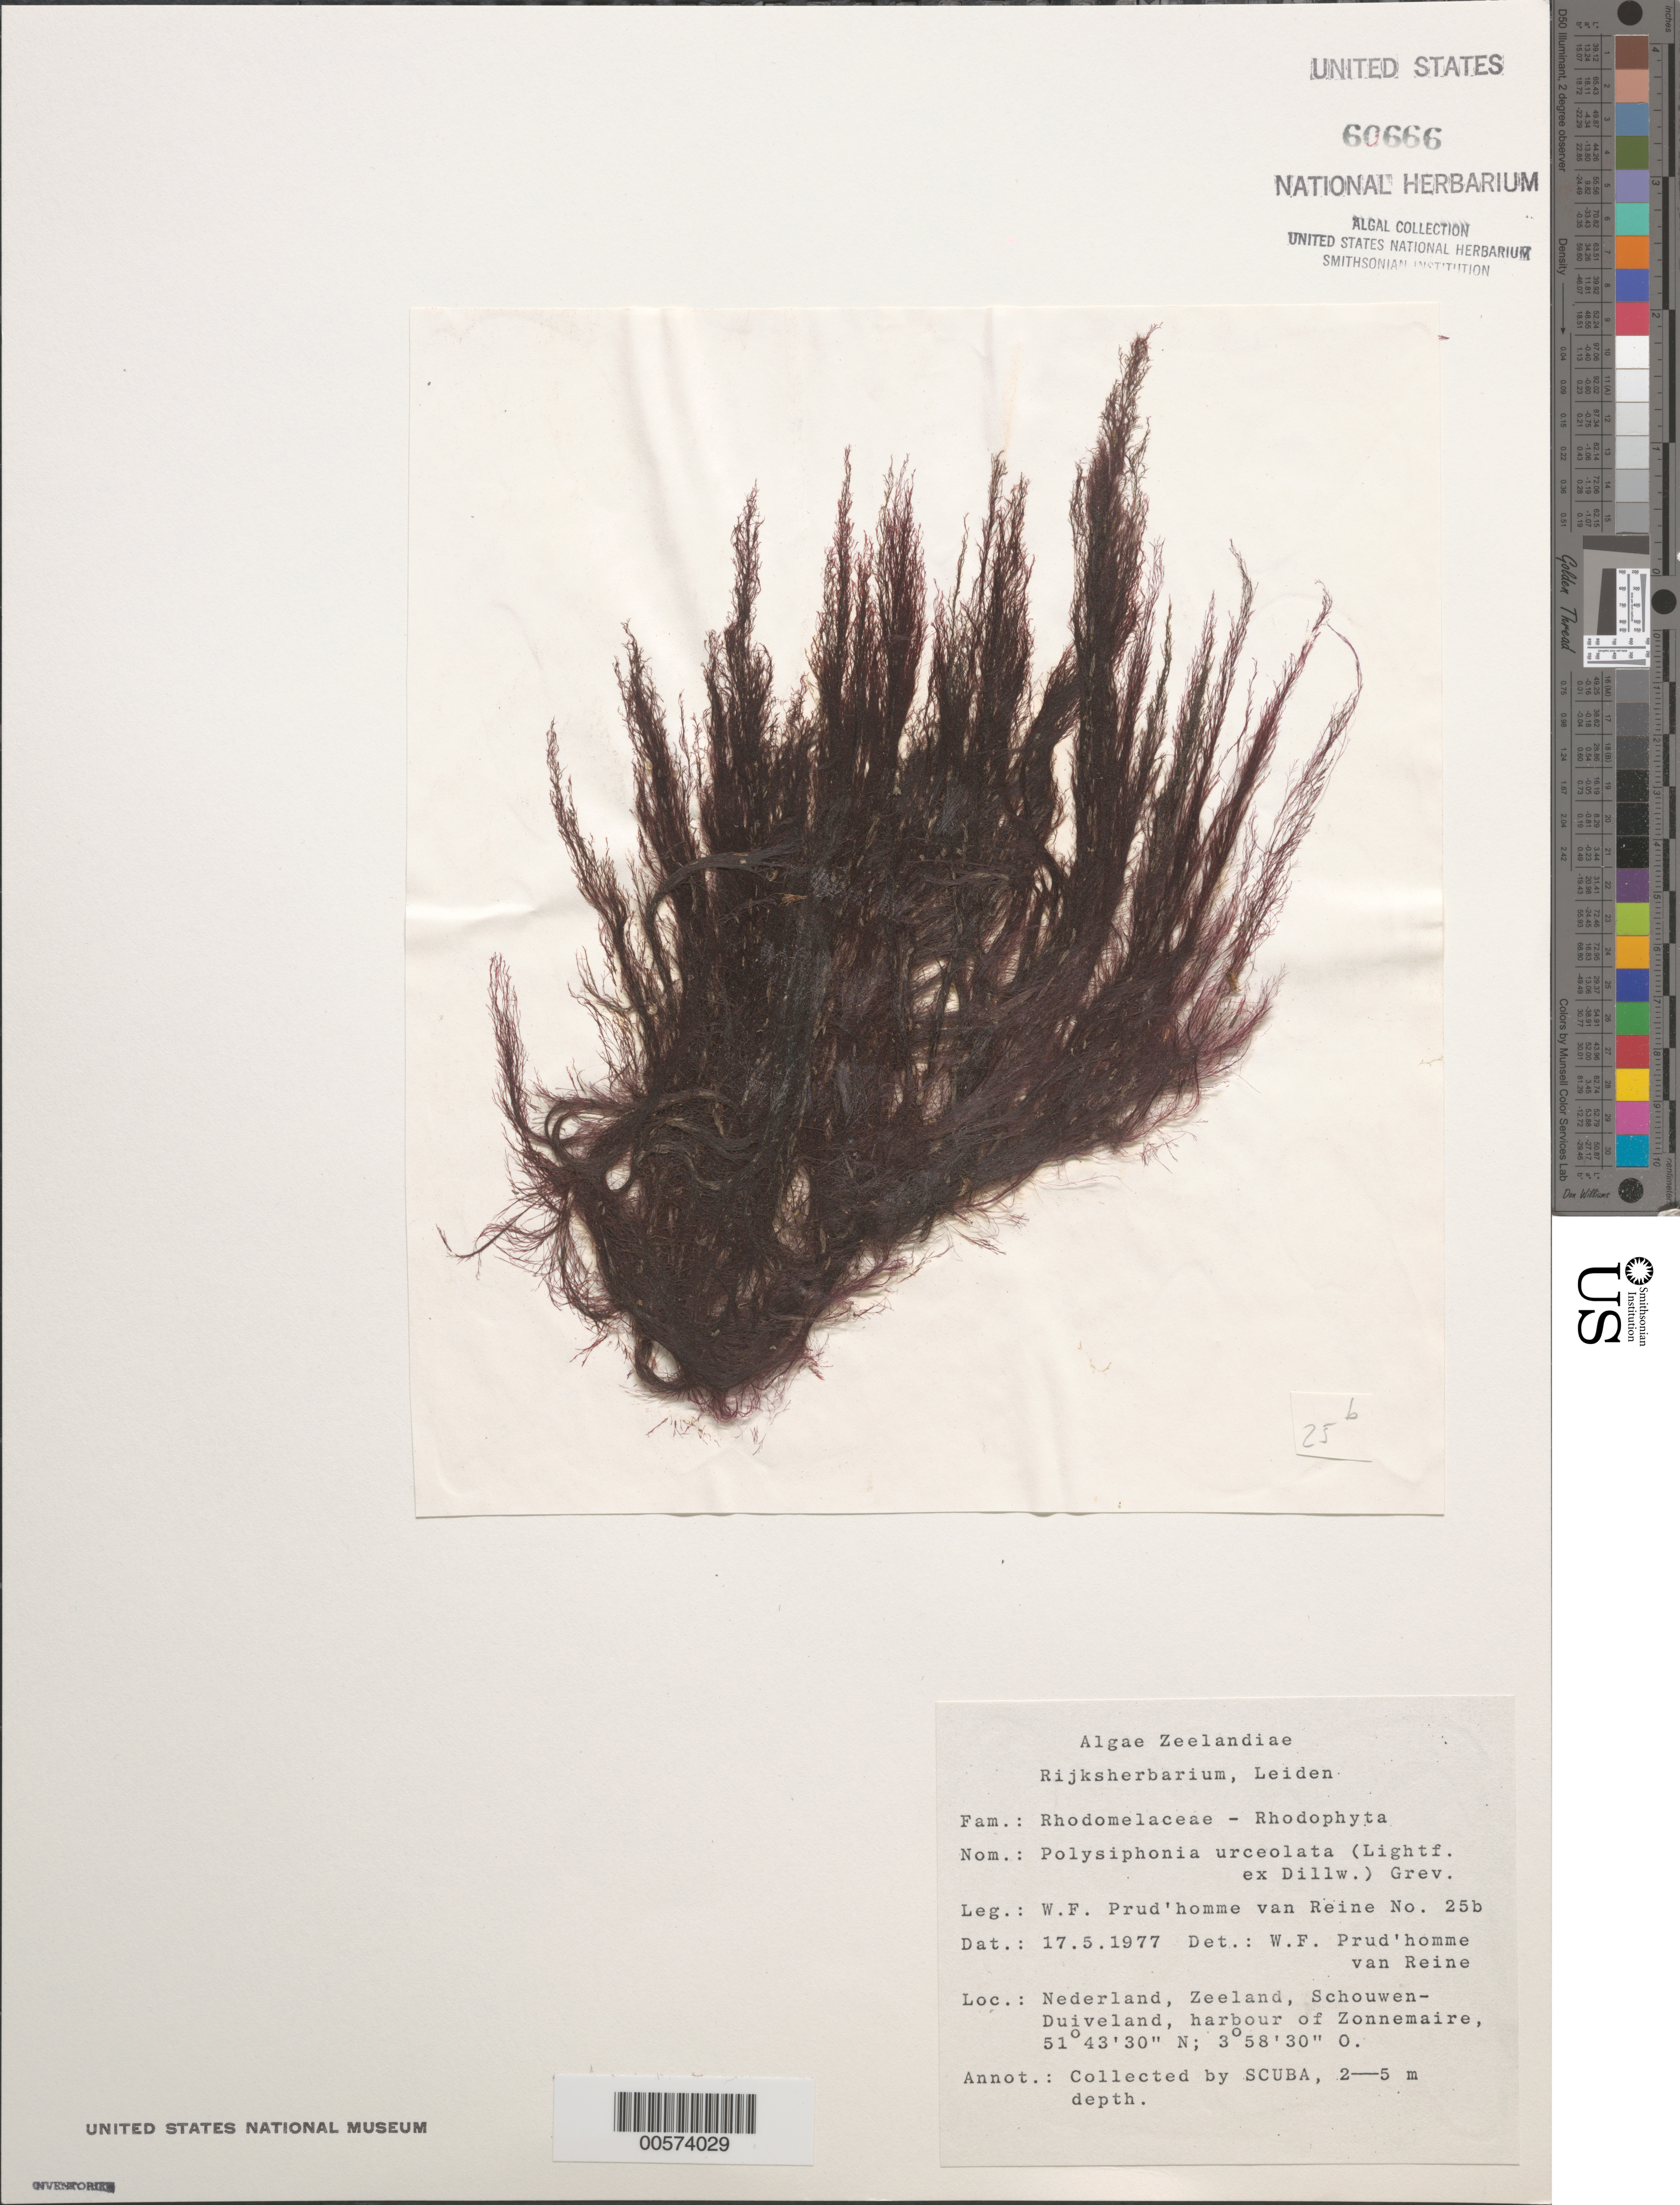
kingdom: Plantae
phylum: Rhodophyta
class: Florideophyceae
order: Ceramiales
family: Rhodomelaceae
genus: Polysiphonia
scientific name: Polysiphonia urceolata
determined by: Prud'homme van Reine, W. F.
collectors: W. Prud'homme van Reine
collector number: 25b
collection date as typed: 17 May 1977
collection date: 1977-05-17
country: Netherlands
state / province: Zeeland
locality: Zonnemaire harbor, schouwen-duiveland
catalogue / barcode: US 60666